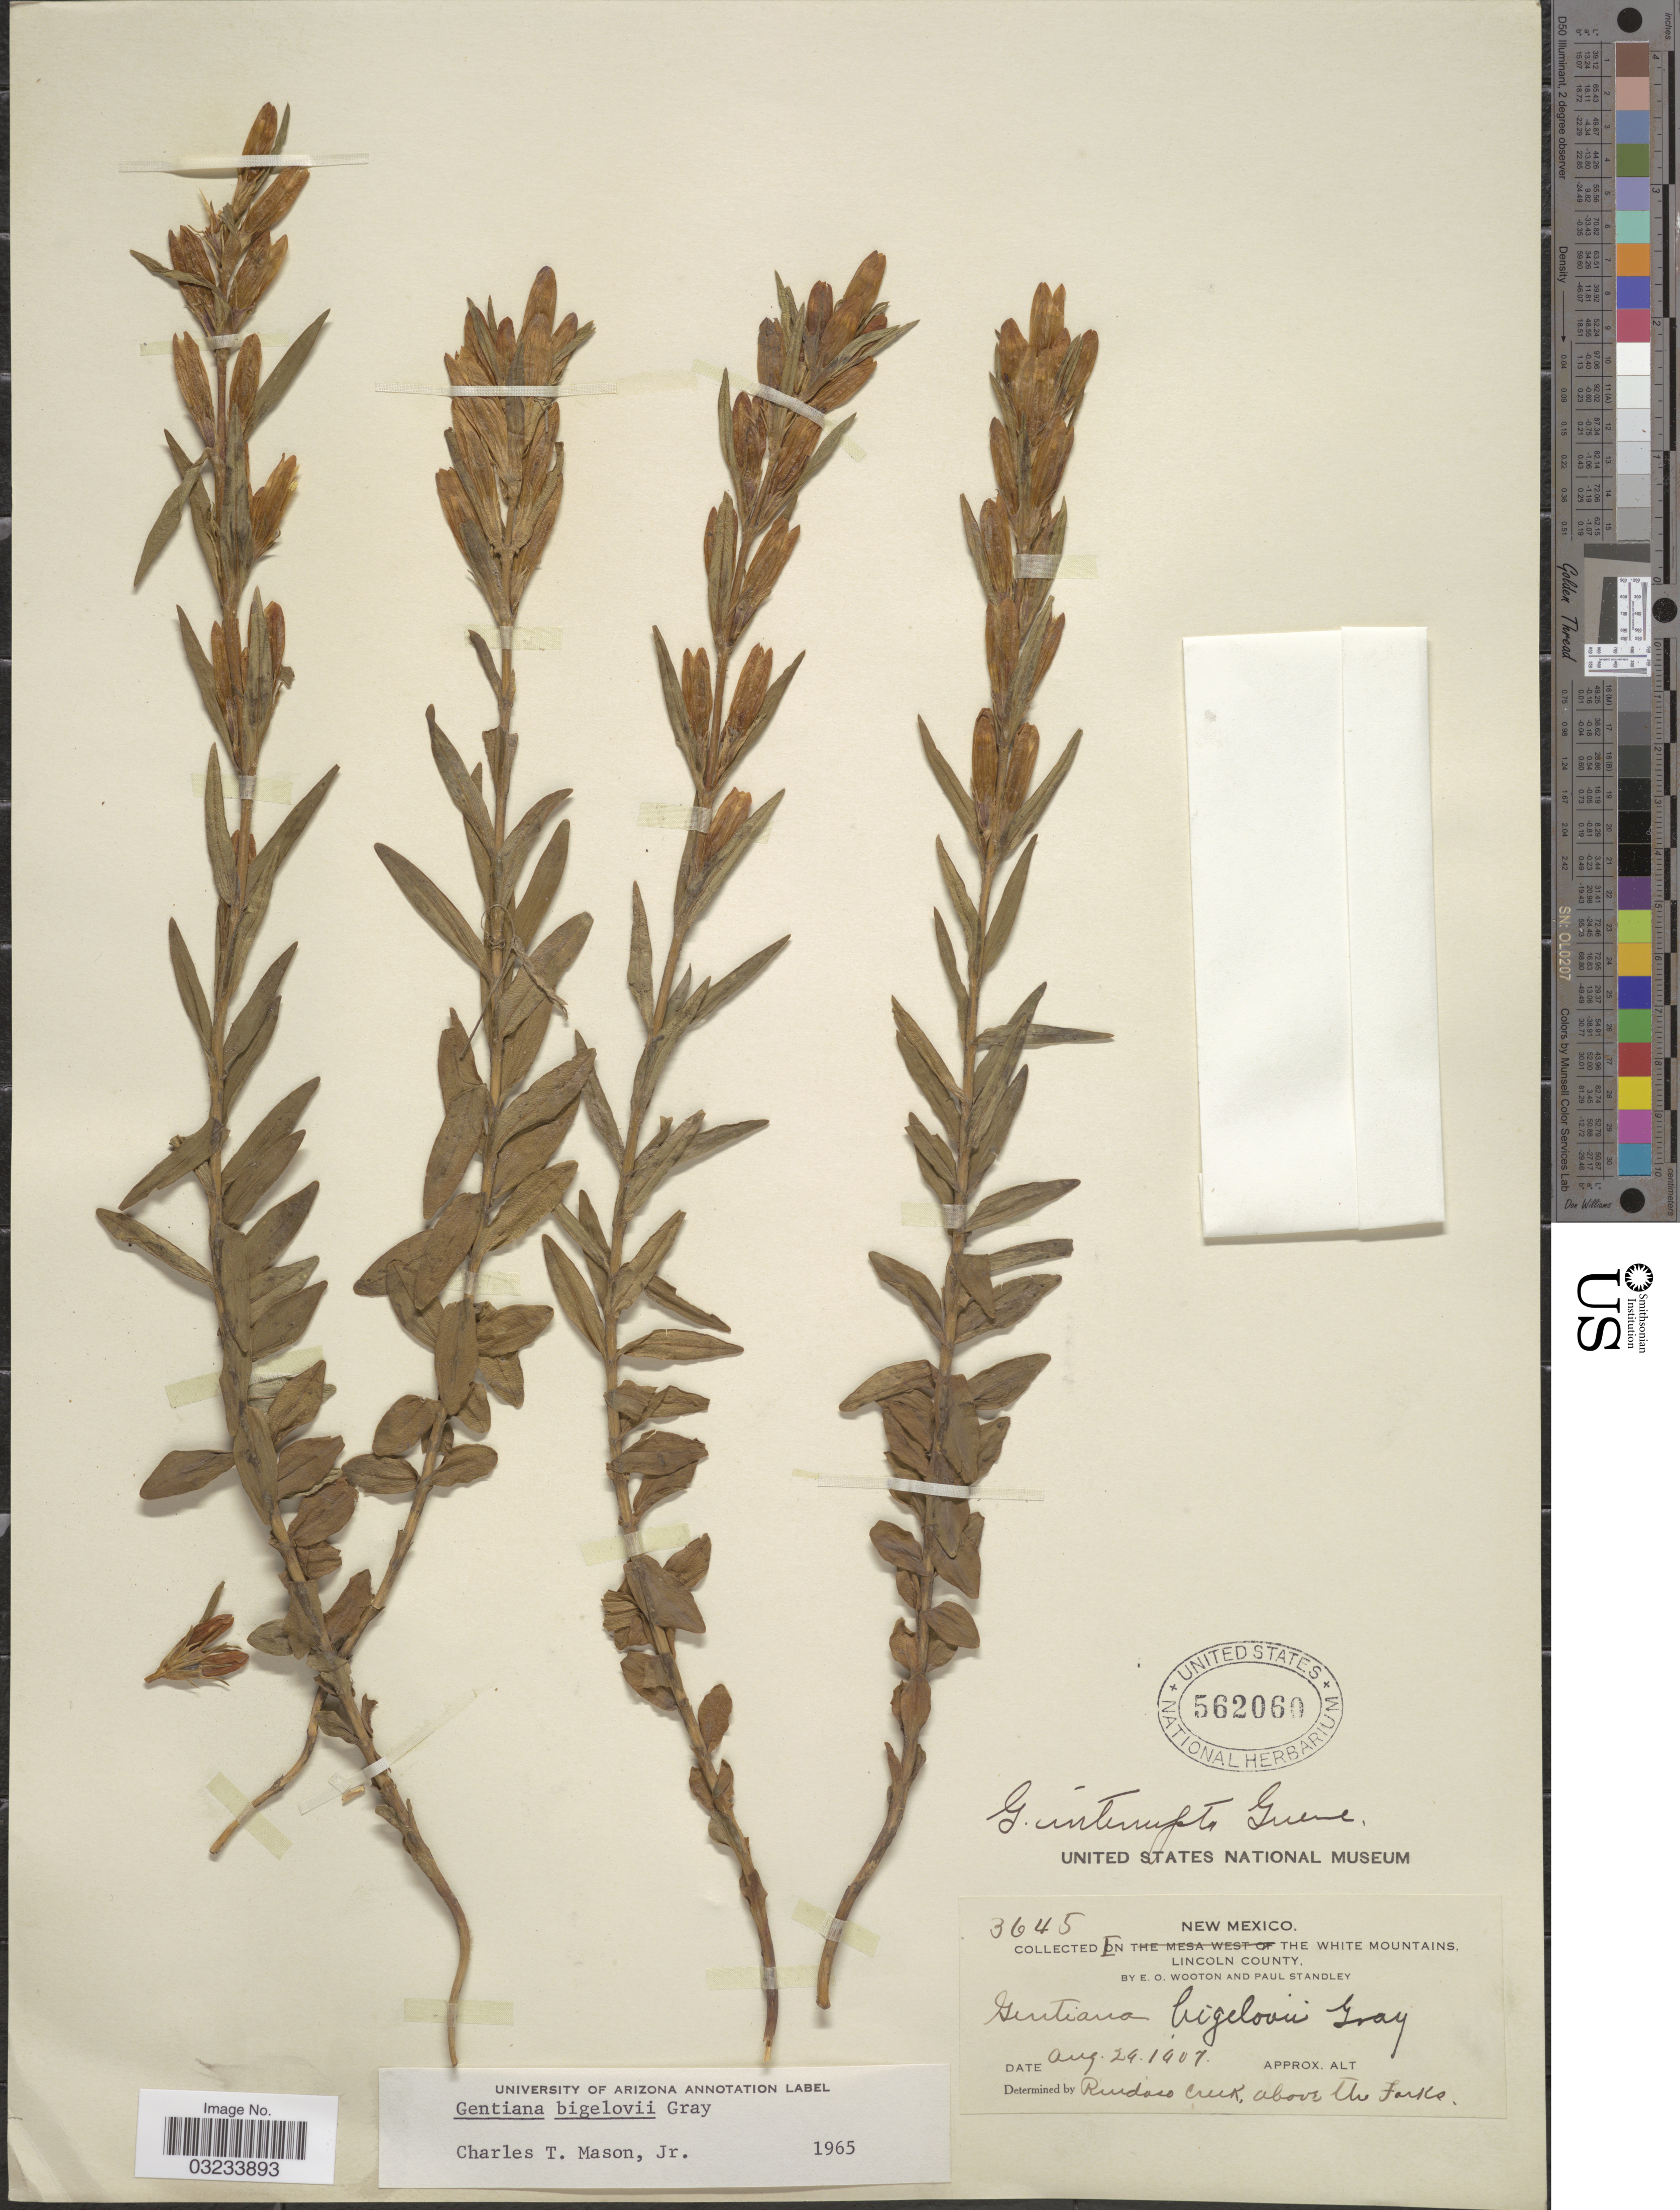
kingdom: Plantae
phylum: Tracheophyta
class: Magnoliopsida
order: Gentianales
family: Gentianaceae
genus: Gentiana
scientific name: Gentiana bigelovii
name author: A. Gray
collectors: E. O. Wooton & P. C. Standley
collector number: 3645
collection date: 1907-08-29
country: United States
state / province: New Mexico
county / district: Lincoln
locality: In the White Mountains, Lincoln County. Ruidoso Creek, above the Forks.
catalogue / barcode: US 562060